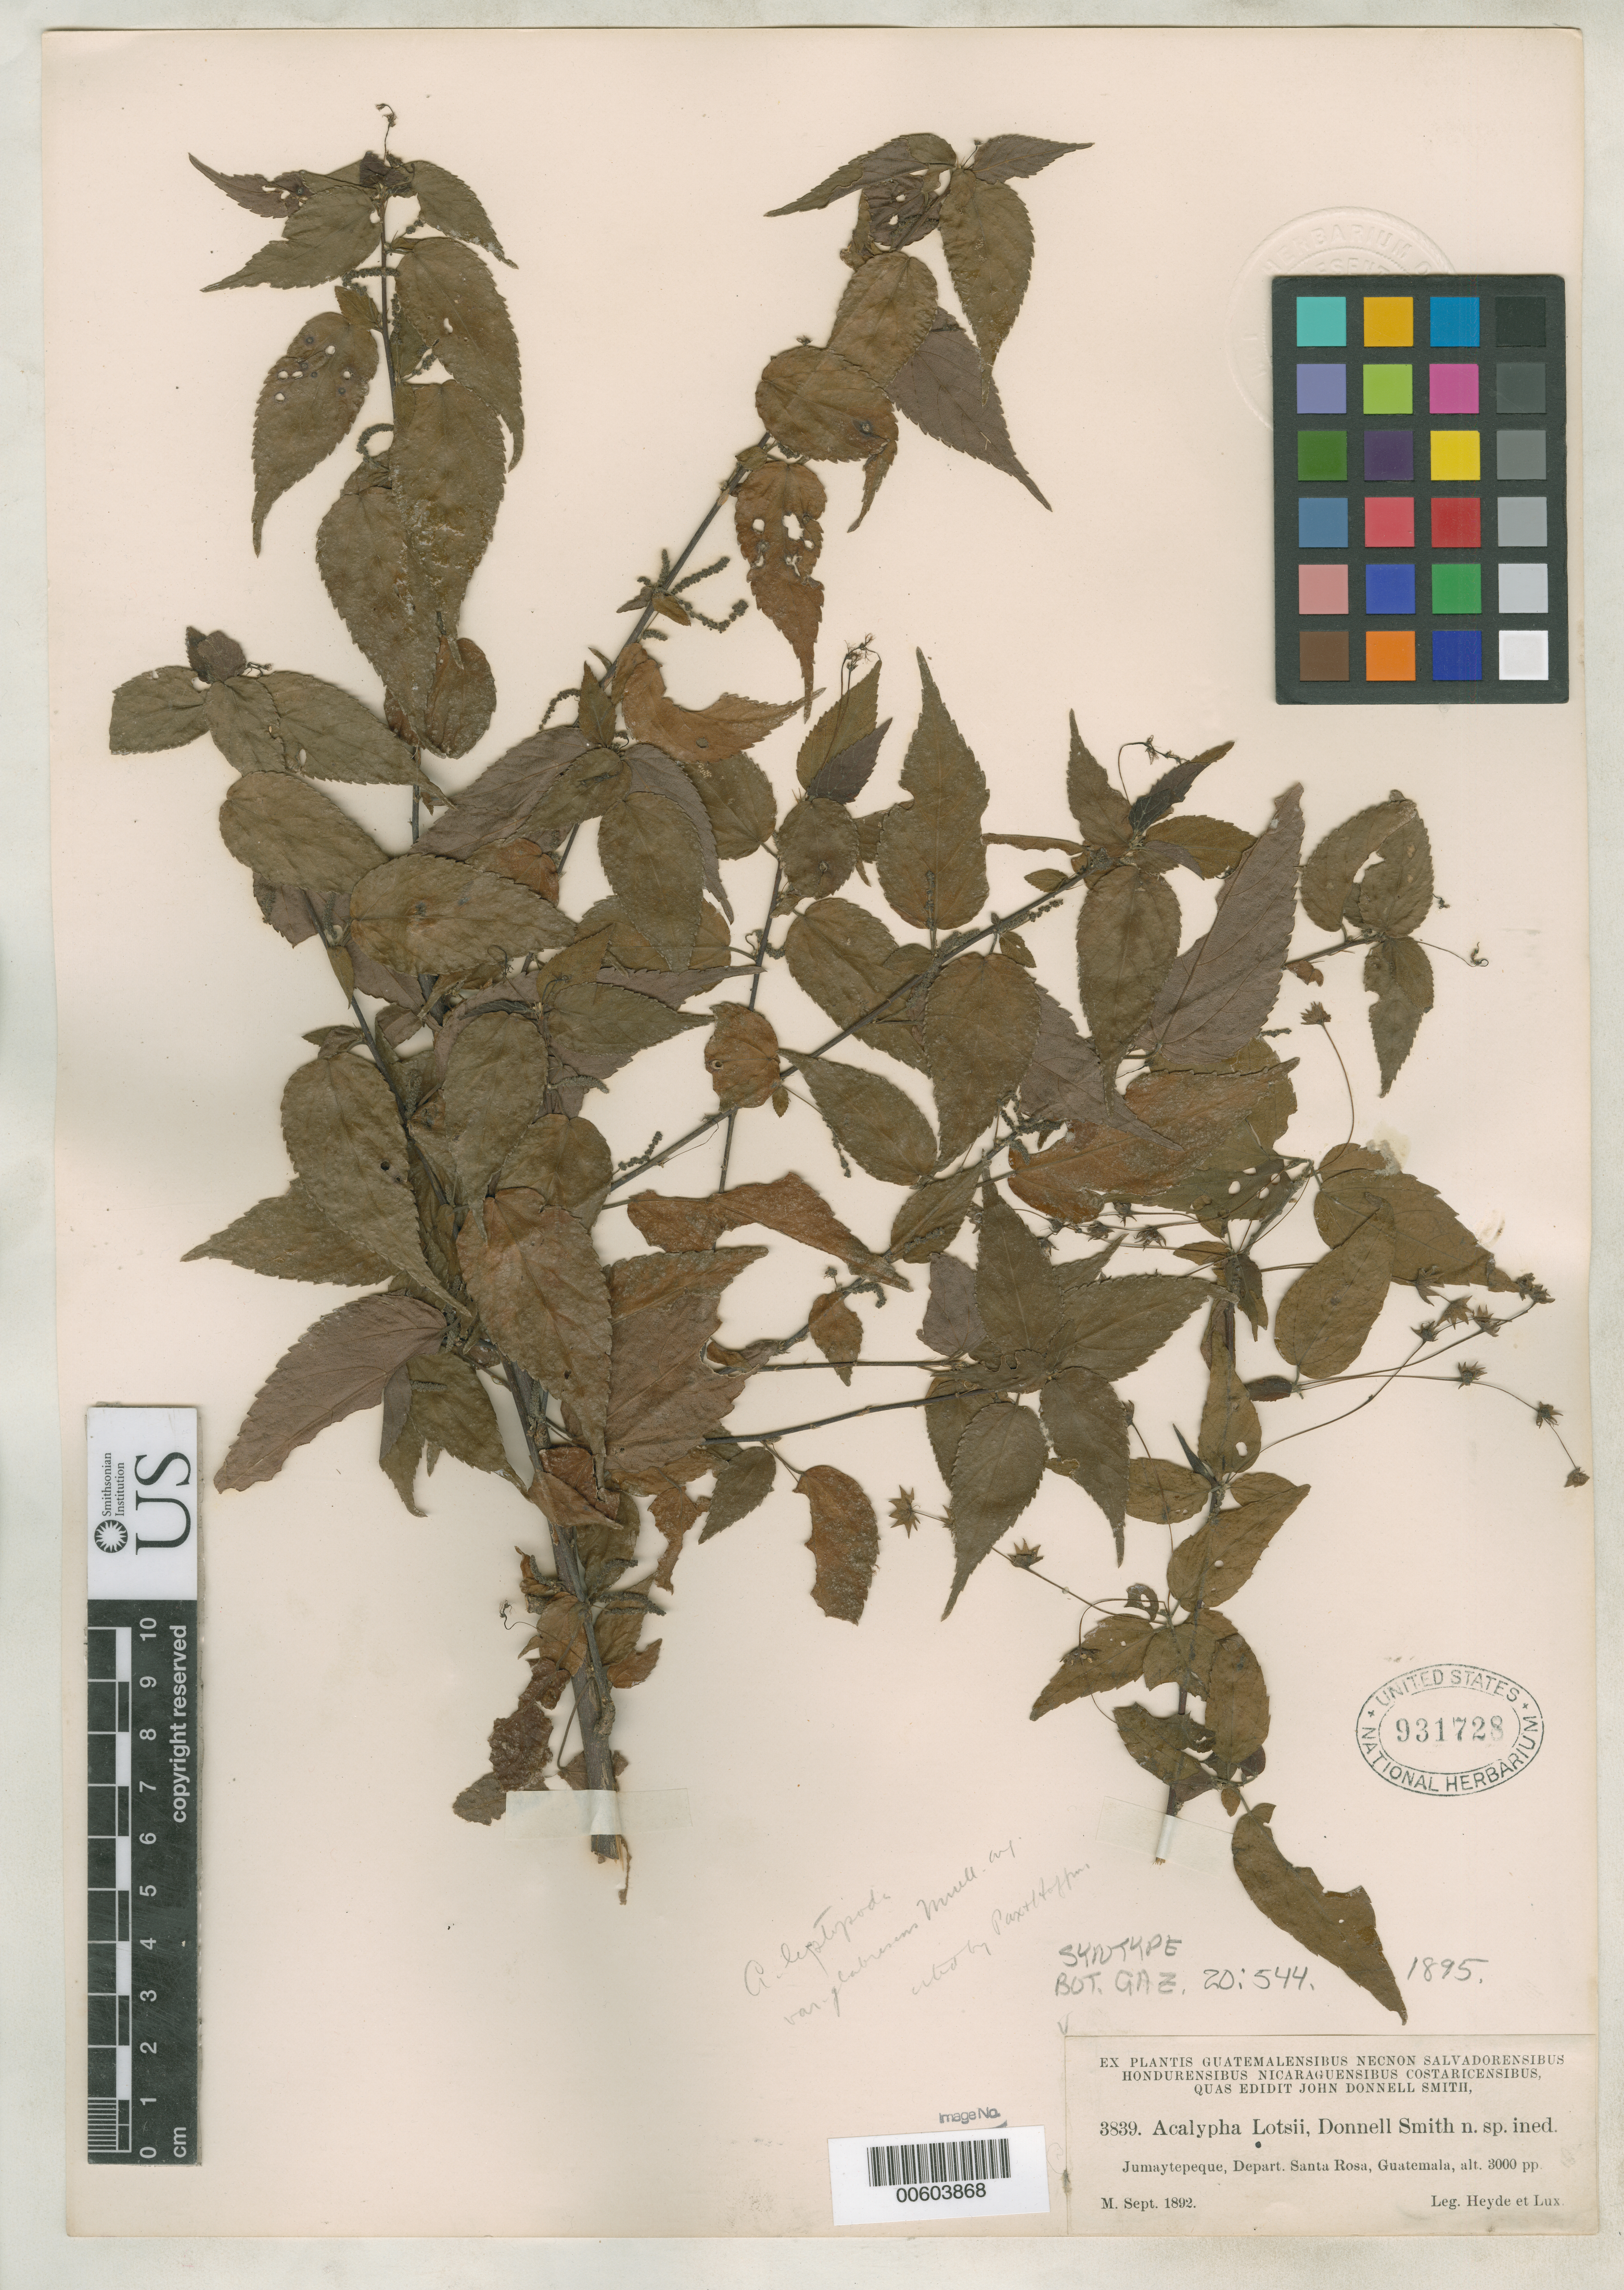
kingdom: Plantae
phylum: Tracheophyta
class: Magnoliopsida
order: Malpighiales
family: Euphorbiaceae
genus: Acalypha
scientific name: Acalypha lotsii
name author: Donn. Sm.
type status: Syntype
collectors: E. T. Heyde & E. Lux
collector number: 3839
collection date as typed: Sep 1892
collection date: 1892-09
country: Guatemala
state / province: Santa Rosa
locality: Jumaytepeque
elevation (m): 914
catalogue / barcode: US 931728